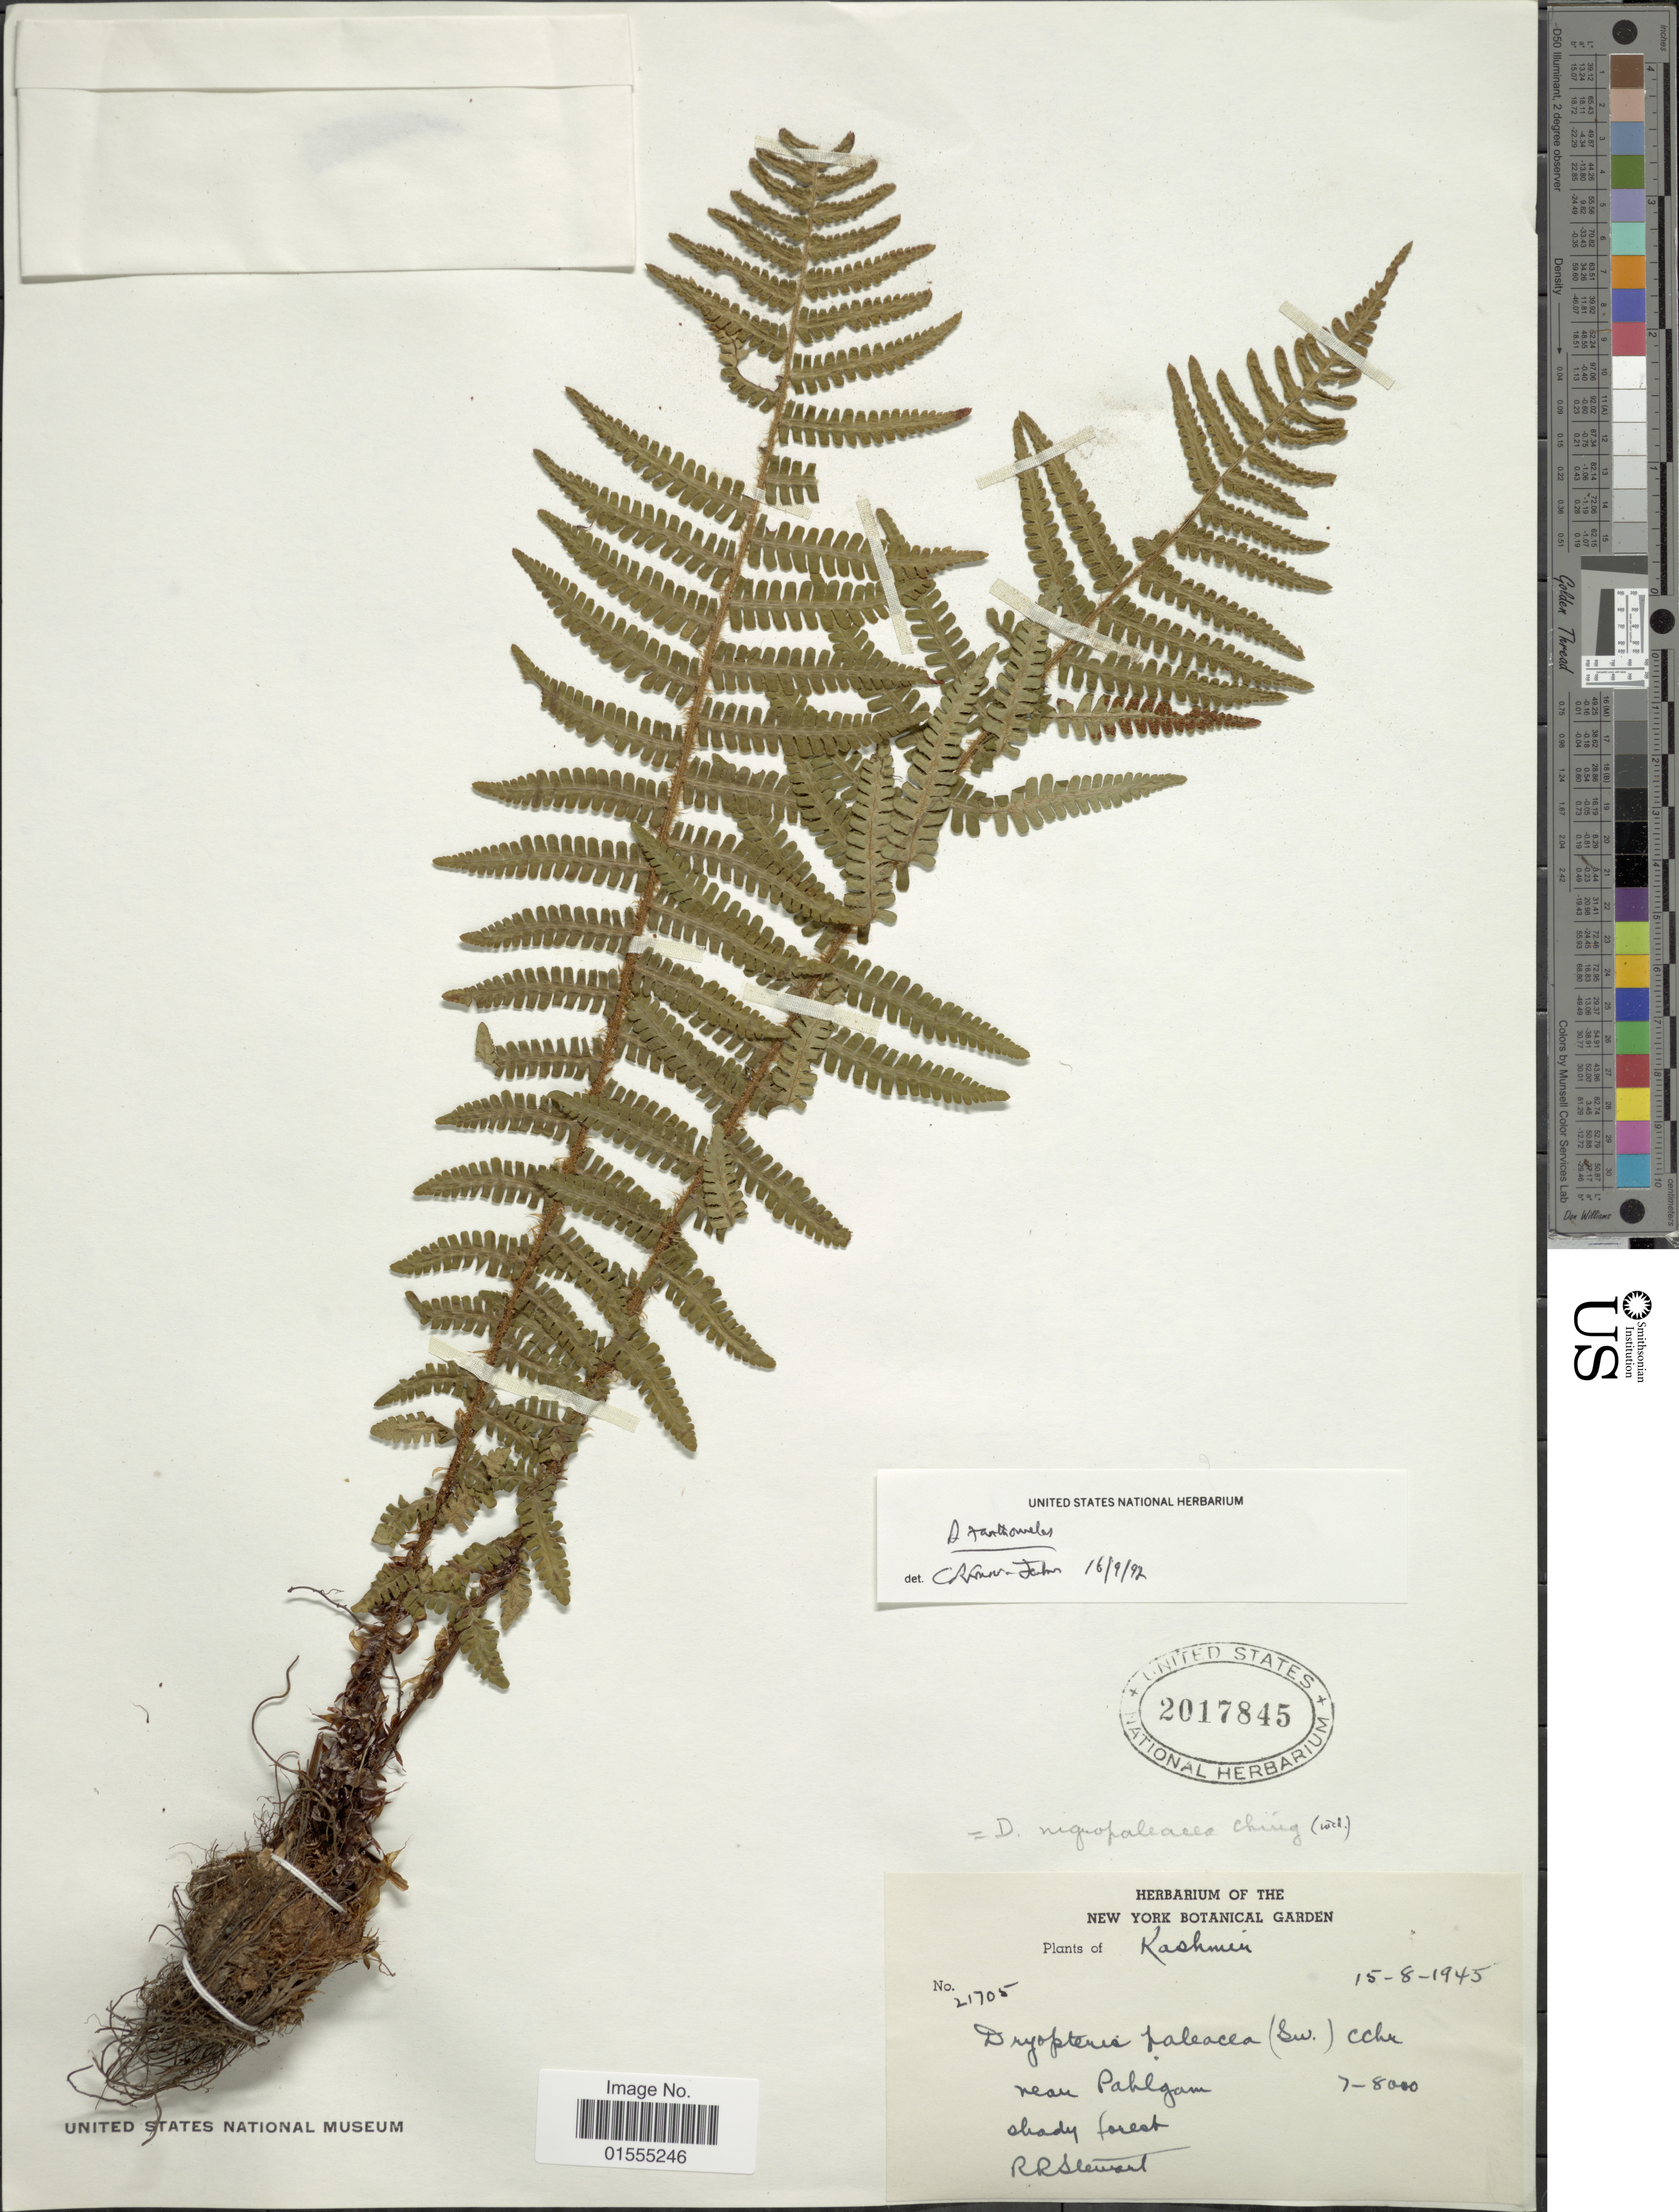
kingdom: Plantae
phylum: Tracheophyta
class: Polypodiopsida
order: Polypodiales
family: Dryopteridaceae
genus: Dryopteris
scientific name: Dryopteris wallichiana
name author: (Spreng.) Hyl.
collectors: R. R. Stewart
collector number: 21705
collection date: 1945-08-15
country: India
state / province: Jammu and Kashmir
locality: Kashmir, near Pahlgam. shady forest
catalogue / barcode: US 2017845